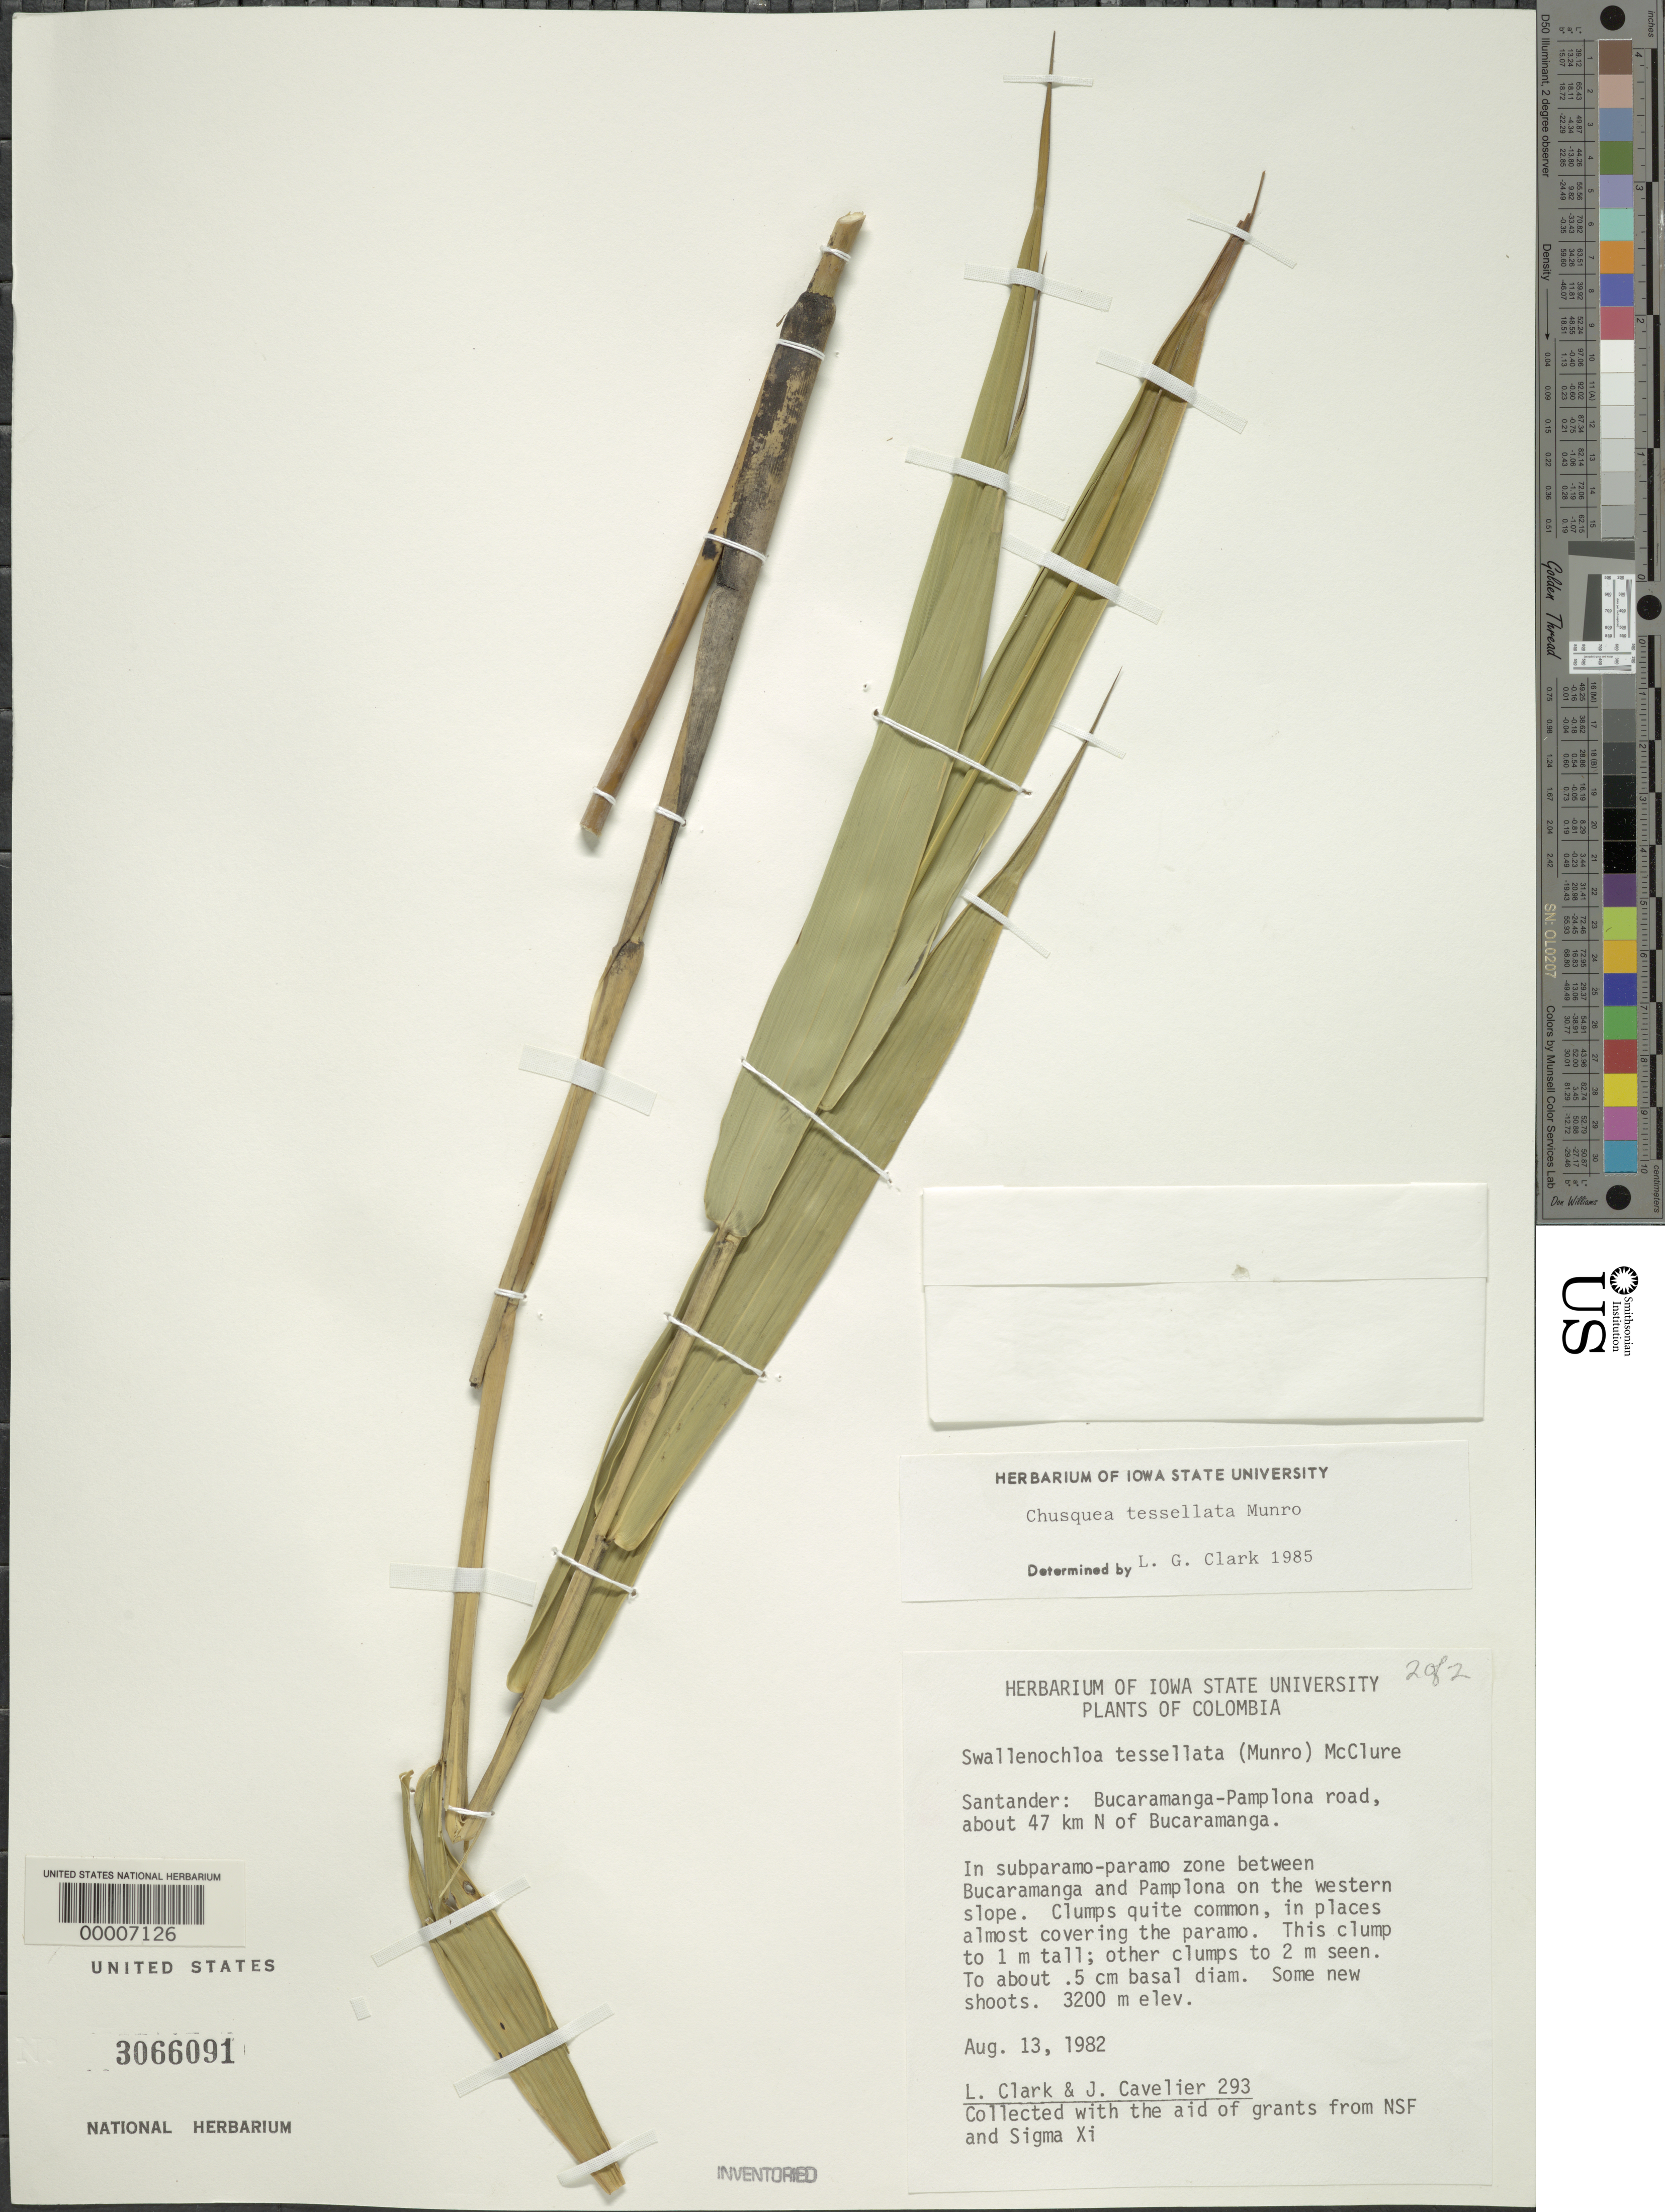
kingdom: Plantae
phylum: Tracheophyta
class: Liliopsida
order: Poales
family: Poaceae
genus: Chusquea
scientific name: Chusquea tessellata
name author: Munro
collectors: L. G. Clark & J. Cavelier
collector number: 293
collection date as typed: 13 Aug 1982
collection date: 1982-08-13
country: Colombia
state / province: Santander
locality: Bucaramanga-Pamplona road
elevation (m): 3200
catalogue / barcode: US 3066091